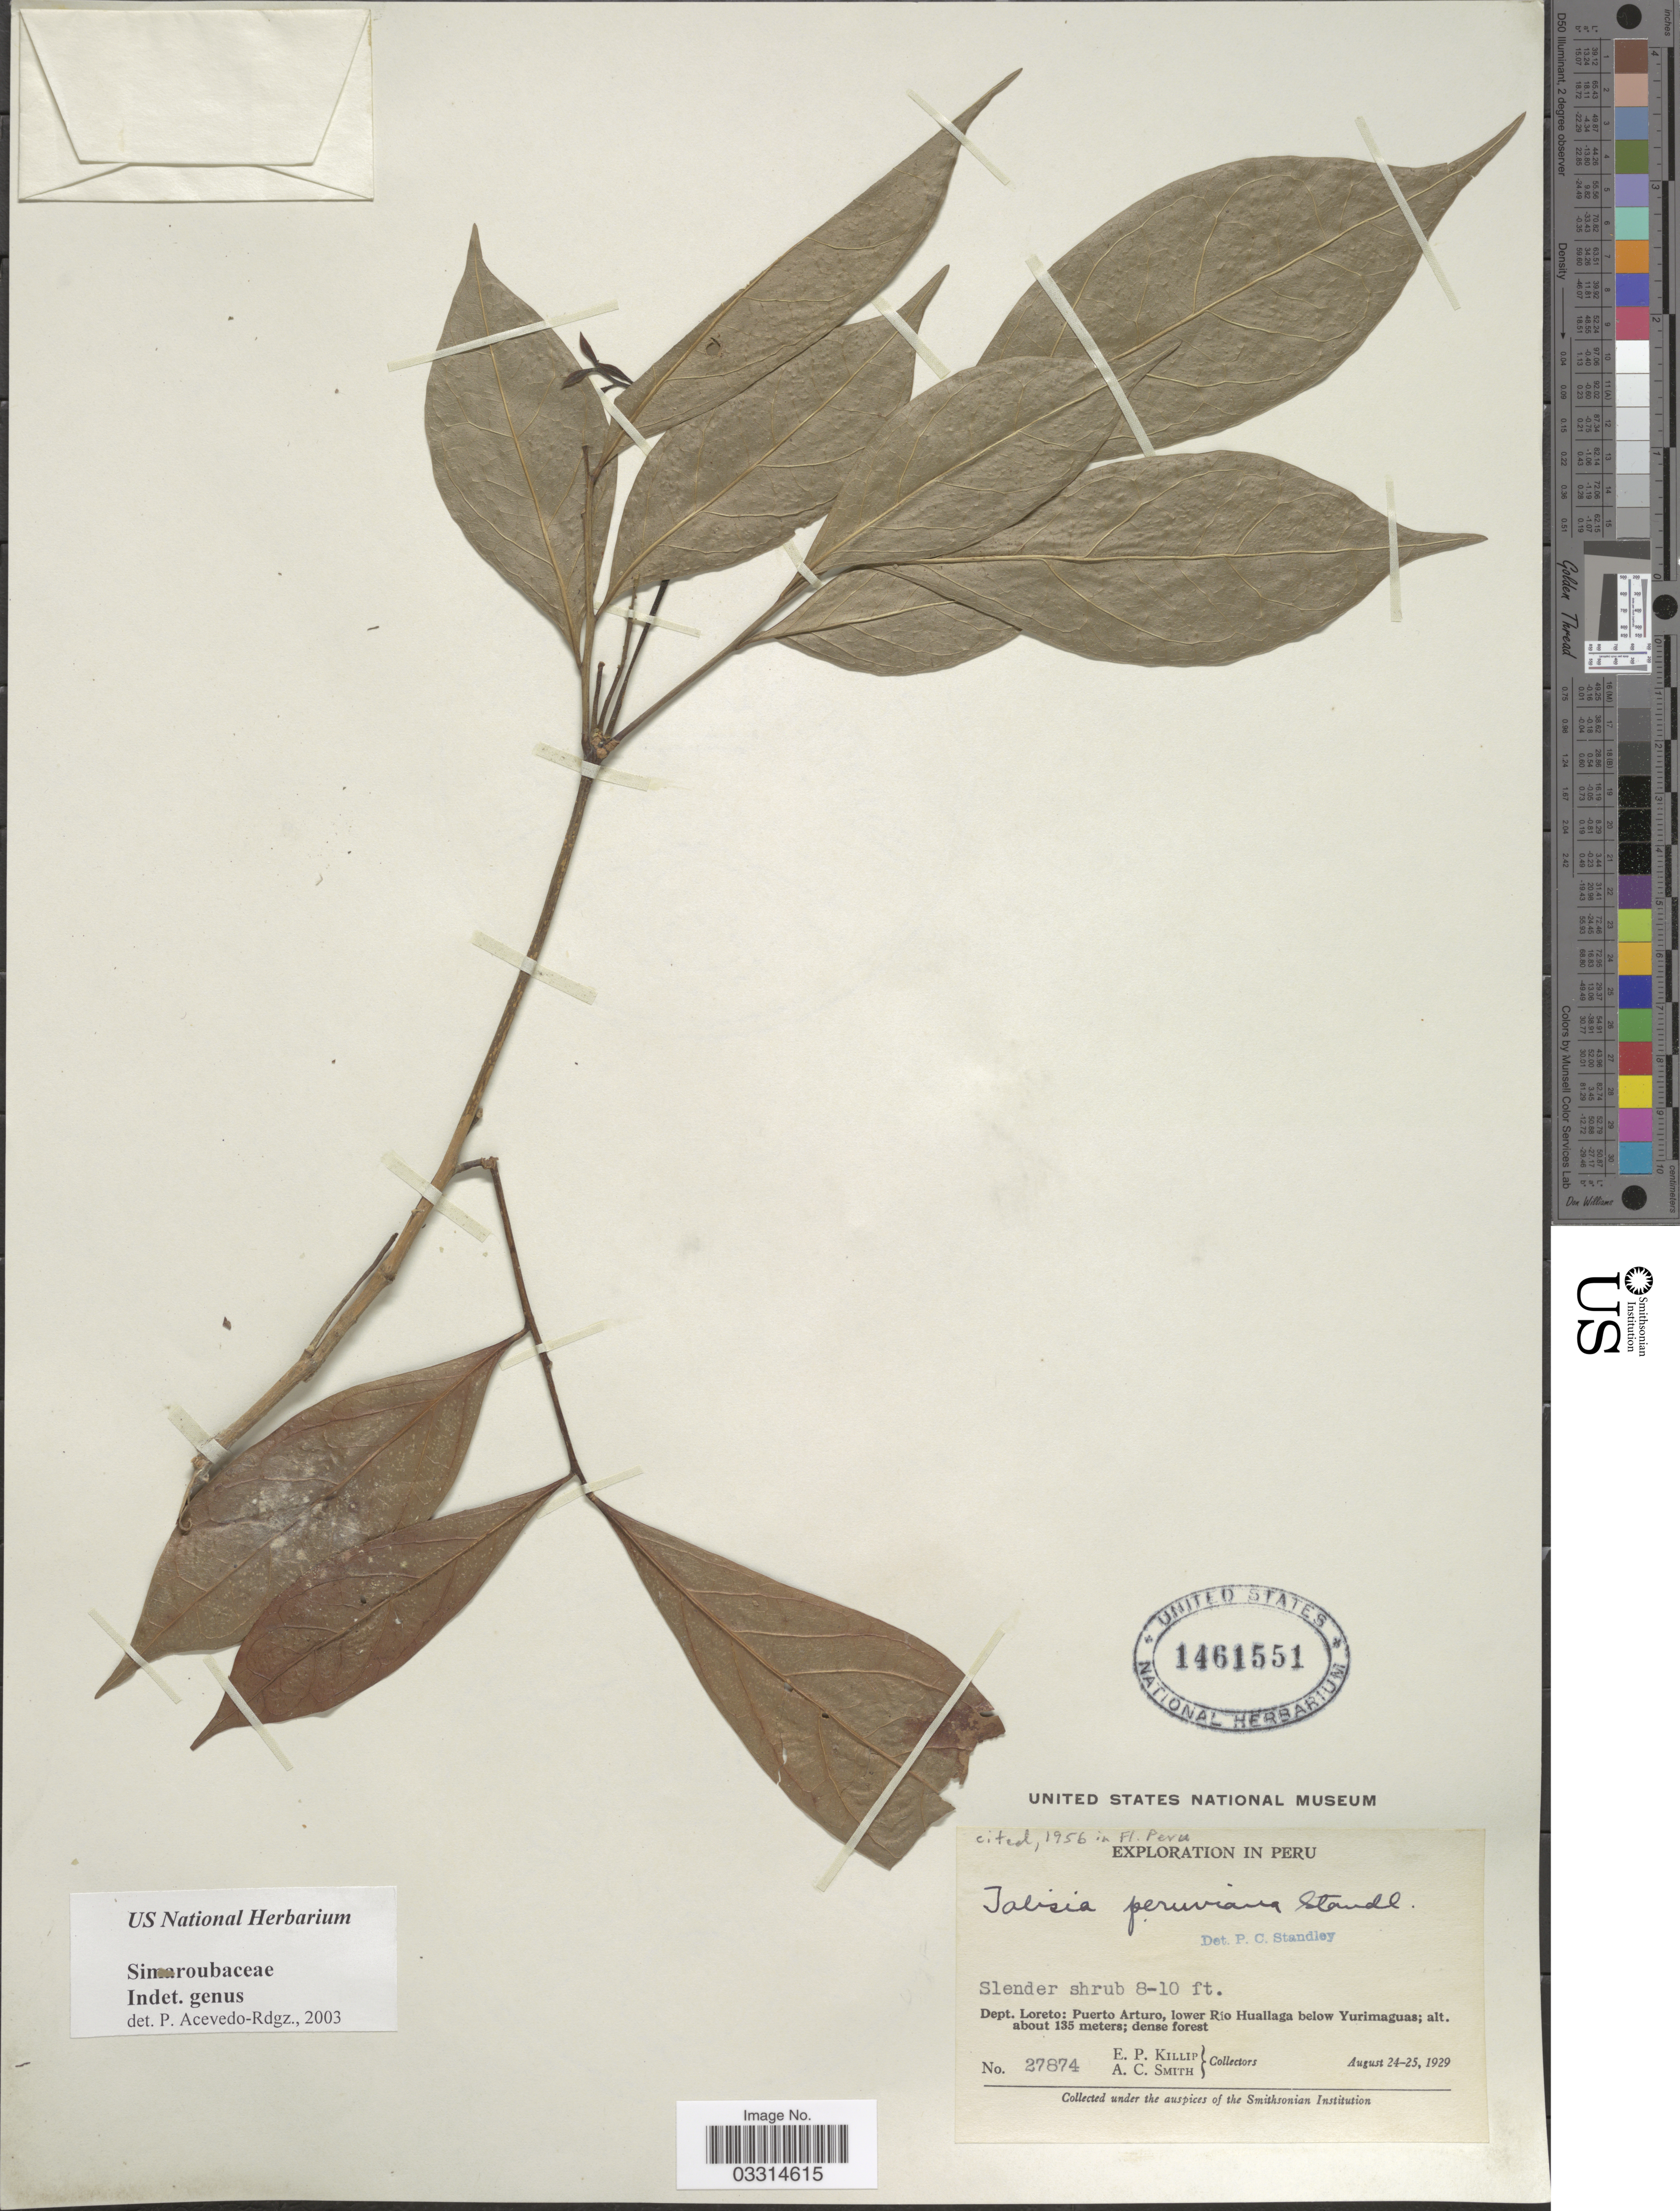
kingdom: Plantae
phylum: Tracheophyta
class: Magnoliopsida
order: Picramniales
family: Picramniaceae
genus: Nothotalisia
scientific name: Nothotalisia peruviana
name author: (Standl.) W.W. Thomas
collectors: E. P. Killip & A. C. Smith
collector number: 27874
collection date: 1929-08-24/1929-08-25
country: Peru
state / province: Loreto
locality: Dept. Loreto: Puerto Arturo, lower Río Huallaga below Yurimaguas.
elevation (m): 135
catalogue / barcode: US 1461551